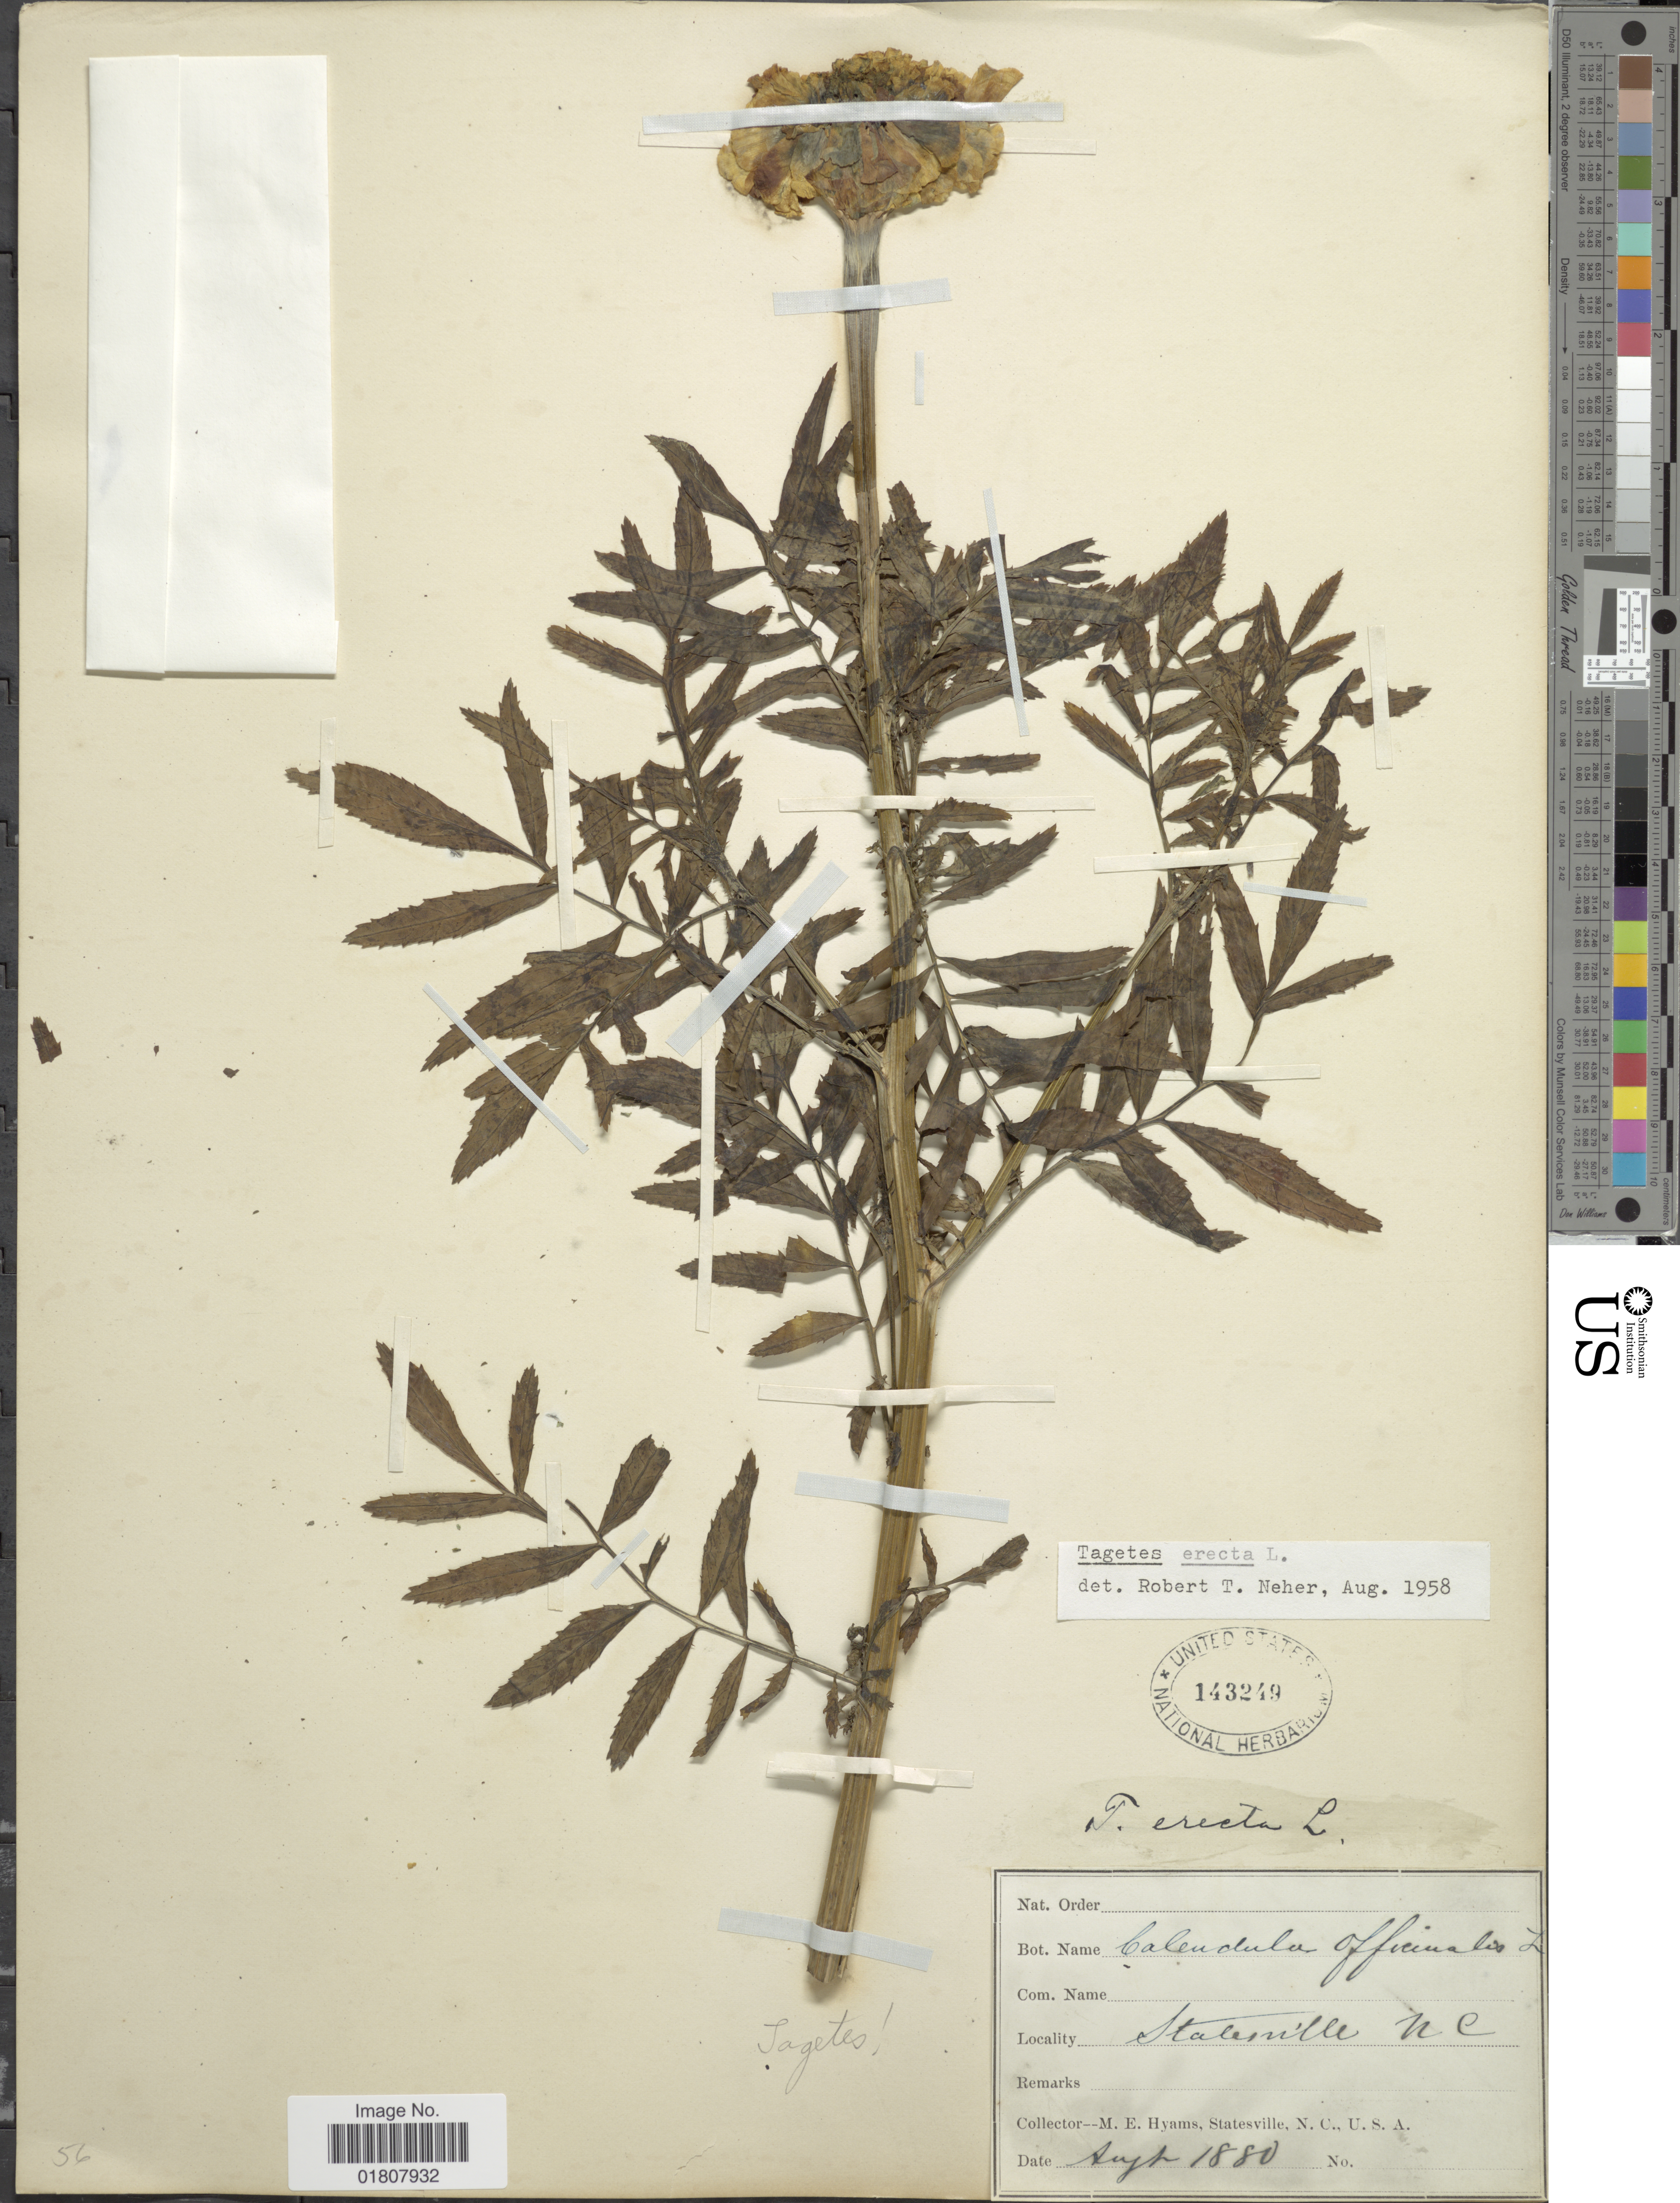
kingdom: Plantae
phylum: Tracheophyta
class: Magnoliopsida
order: Asterales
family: Asteraceae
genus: Tagetes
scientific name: Tagetes erecta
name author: L.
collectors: M. E. Hyams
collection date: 1880-08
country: United States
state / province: North Carolina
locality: Statesville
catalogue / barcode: US 143249